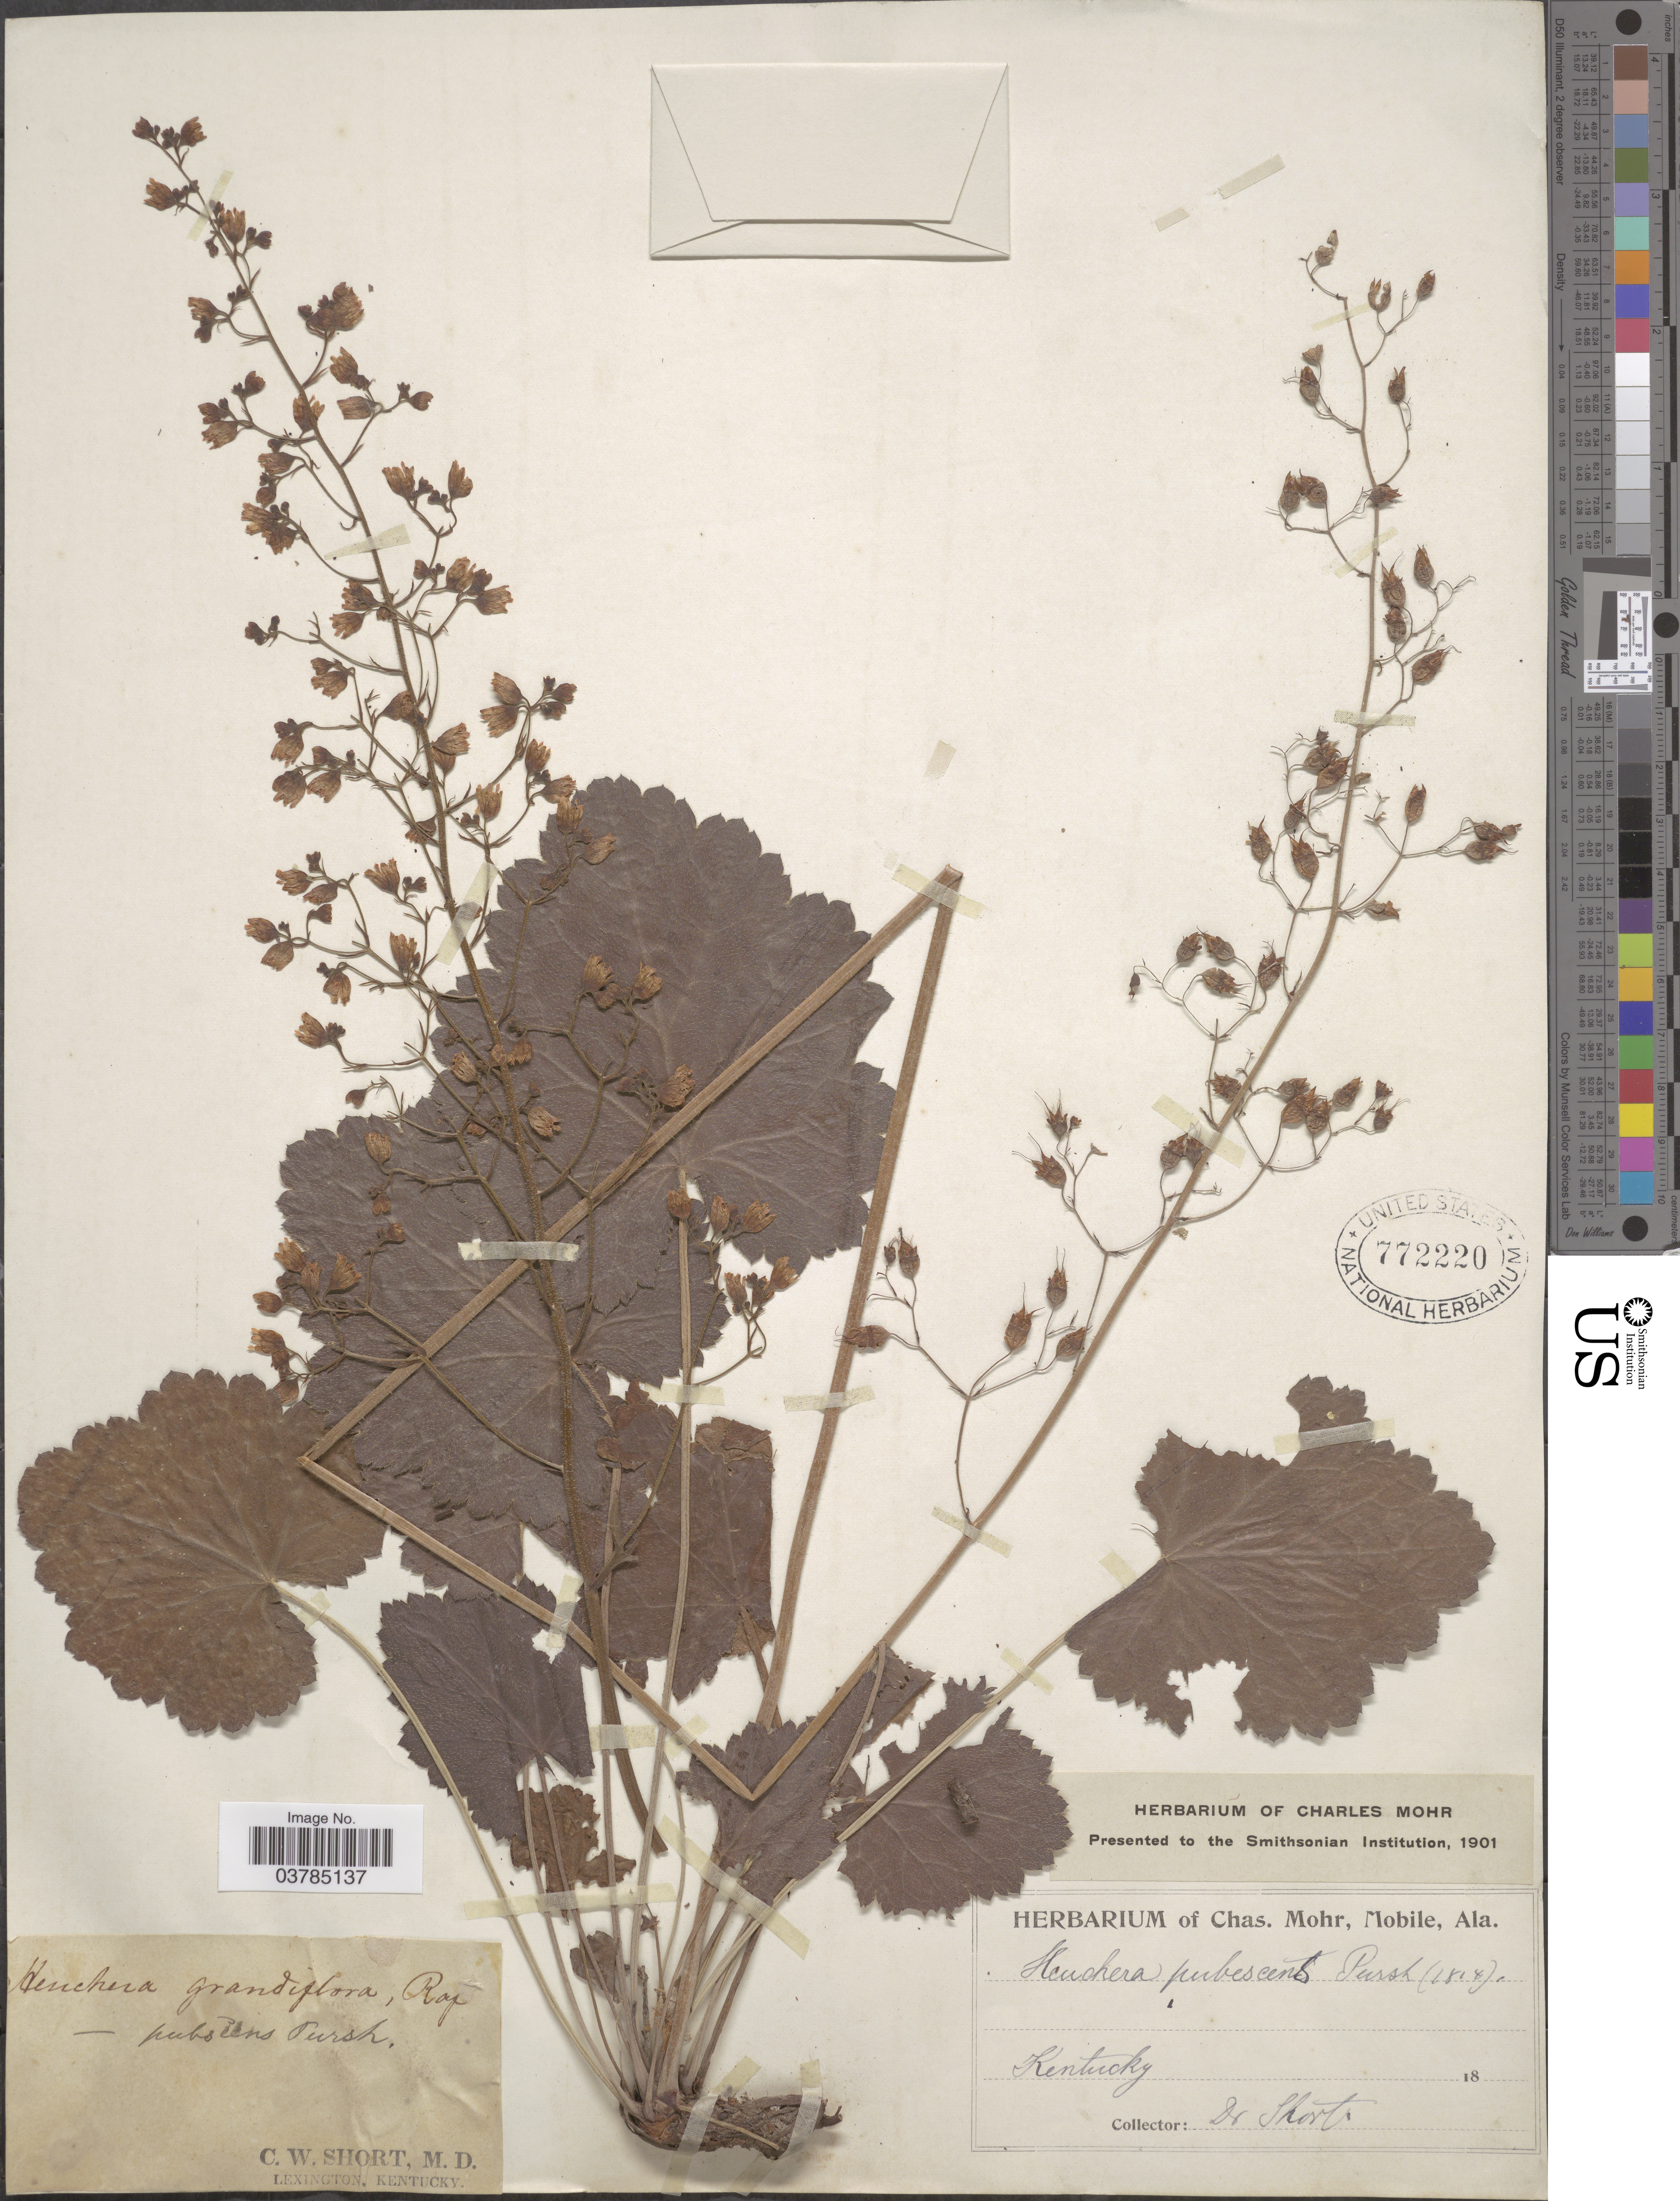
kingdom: Plantae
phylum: Tracheophyta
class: Magnoliopsida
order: Saxifragales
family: Saxifragaceae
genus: Heuchera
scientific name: Heuchera pubescens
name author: Pursh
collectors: C. W. Short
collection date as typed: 18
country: United States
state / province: Kentucky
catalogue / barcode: US 772220